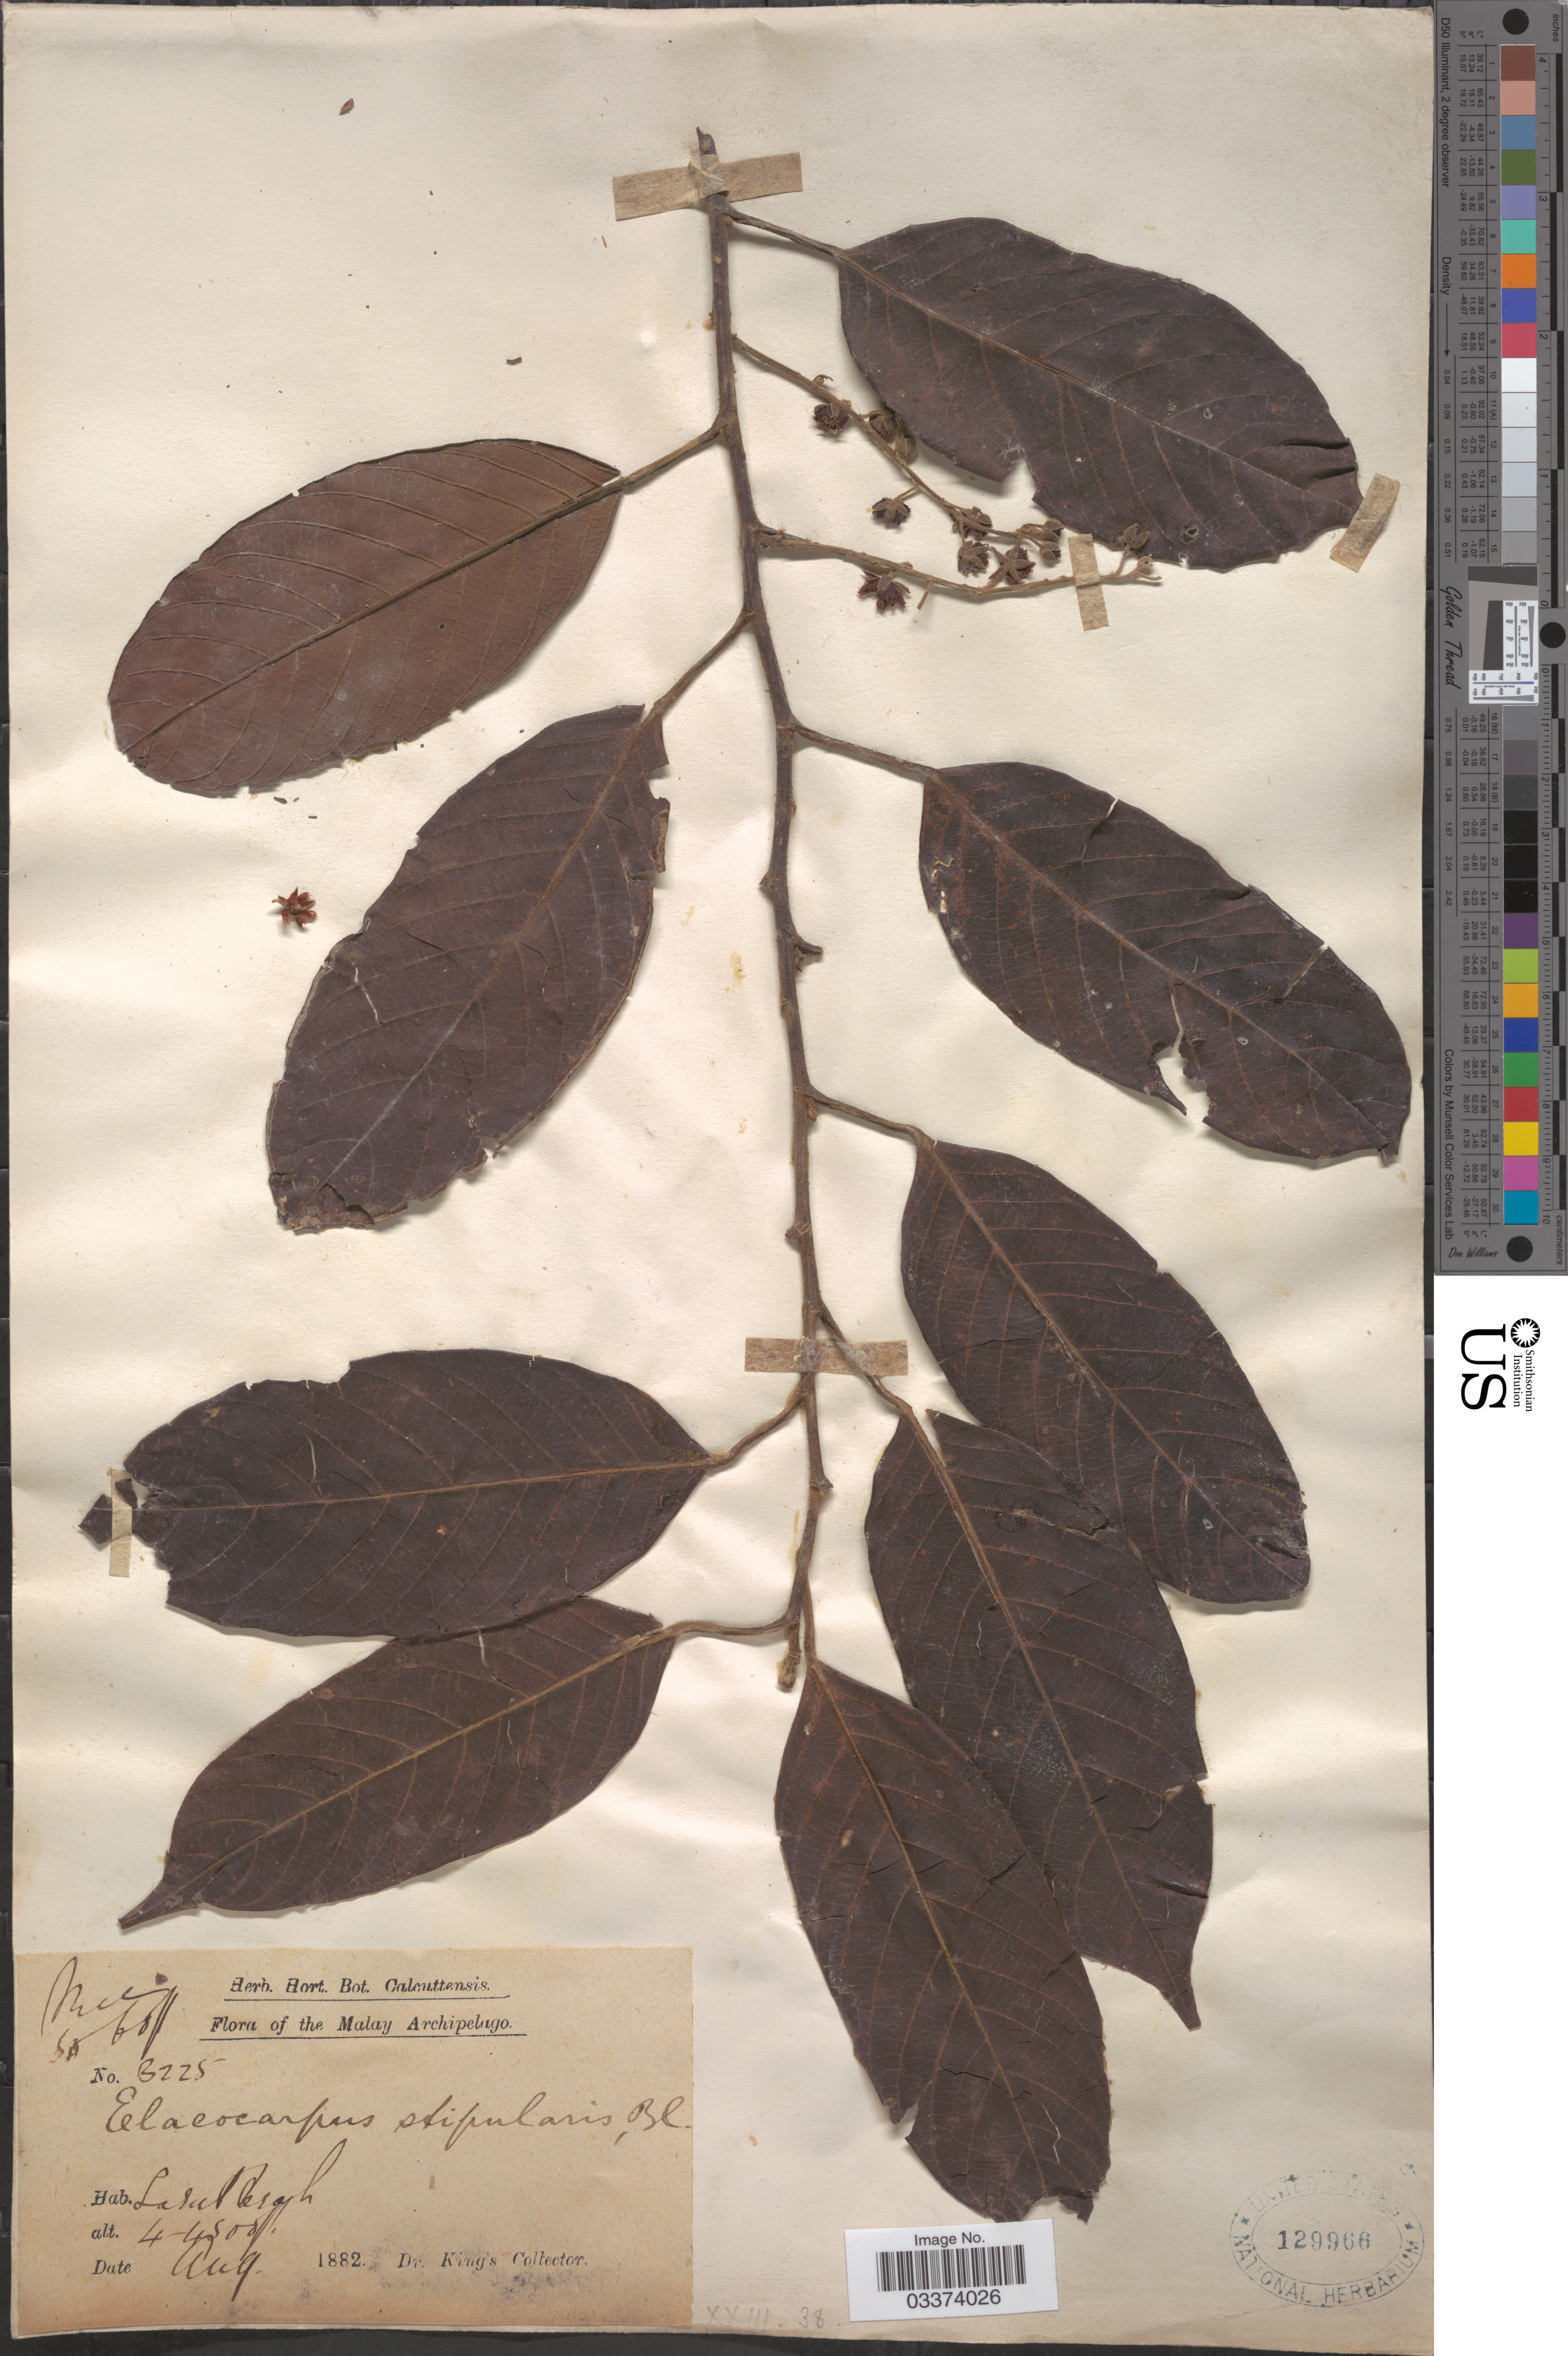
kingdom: Plantae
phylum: Tracheophyta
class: Magnoliopsida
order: Oxalidales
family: Elaeocarpaceae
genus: Elaeocarpus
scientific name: Elaeocarpus stipularis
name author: Blume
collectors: Dr. King's collector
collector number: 3225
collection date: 1882-08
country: Malaysia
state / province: Perak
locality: The Malay Peninsula. Larut.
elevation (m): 1219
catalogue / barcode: US 129966